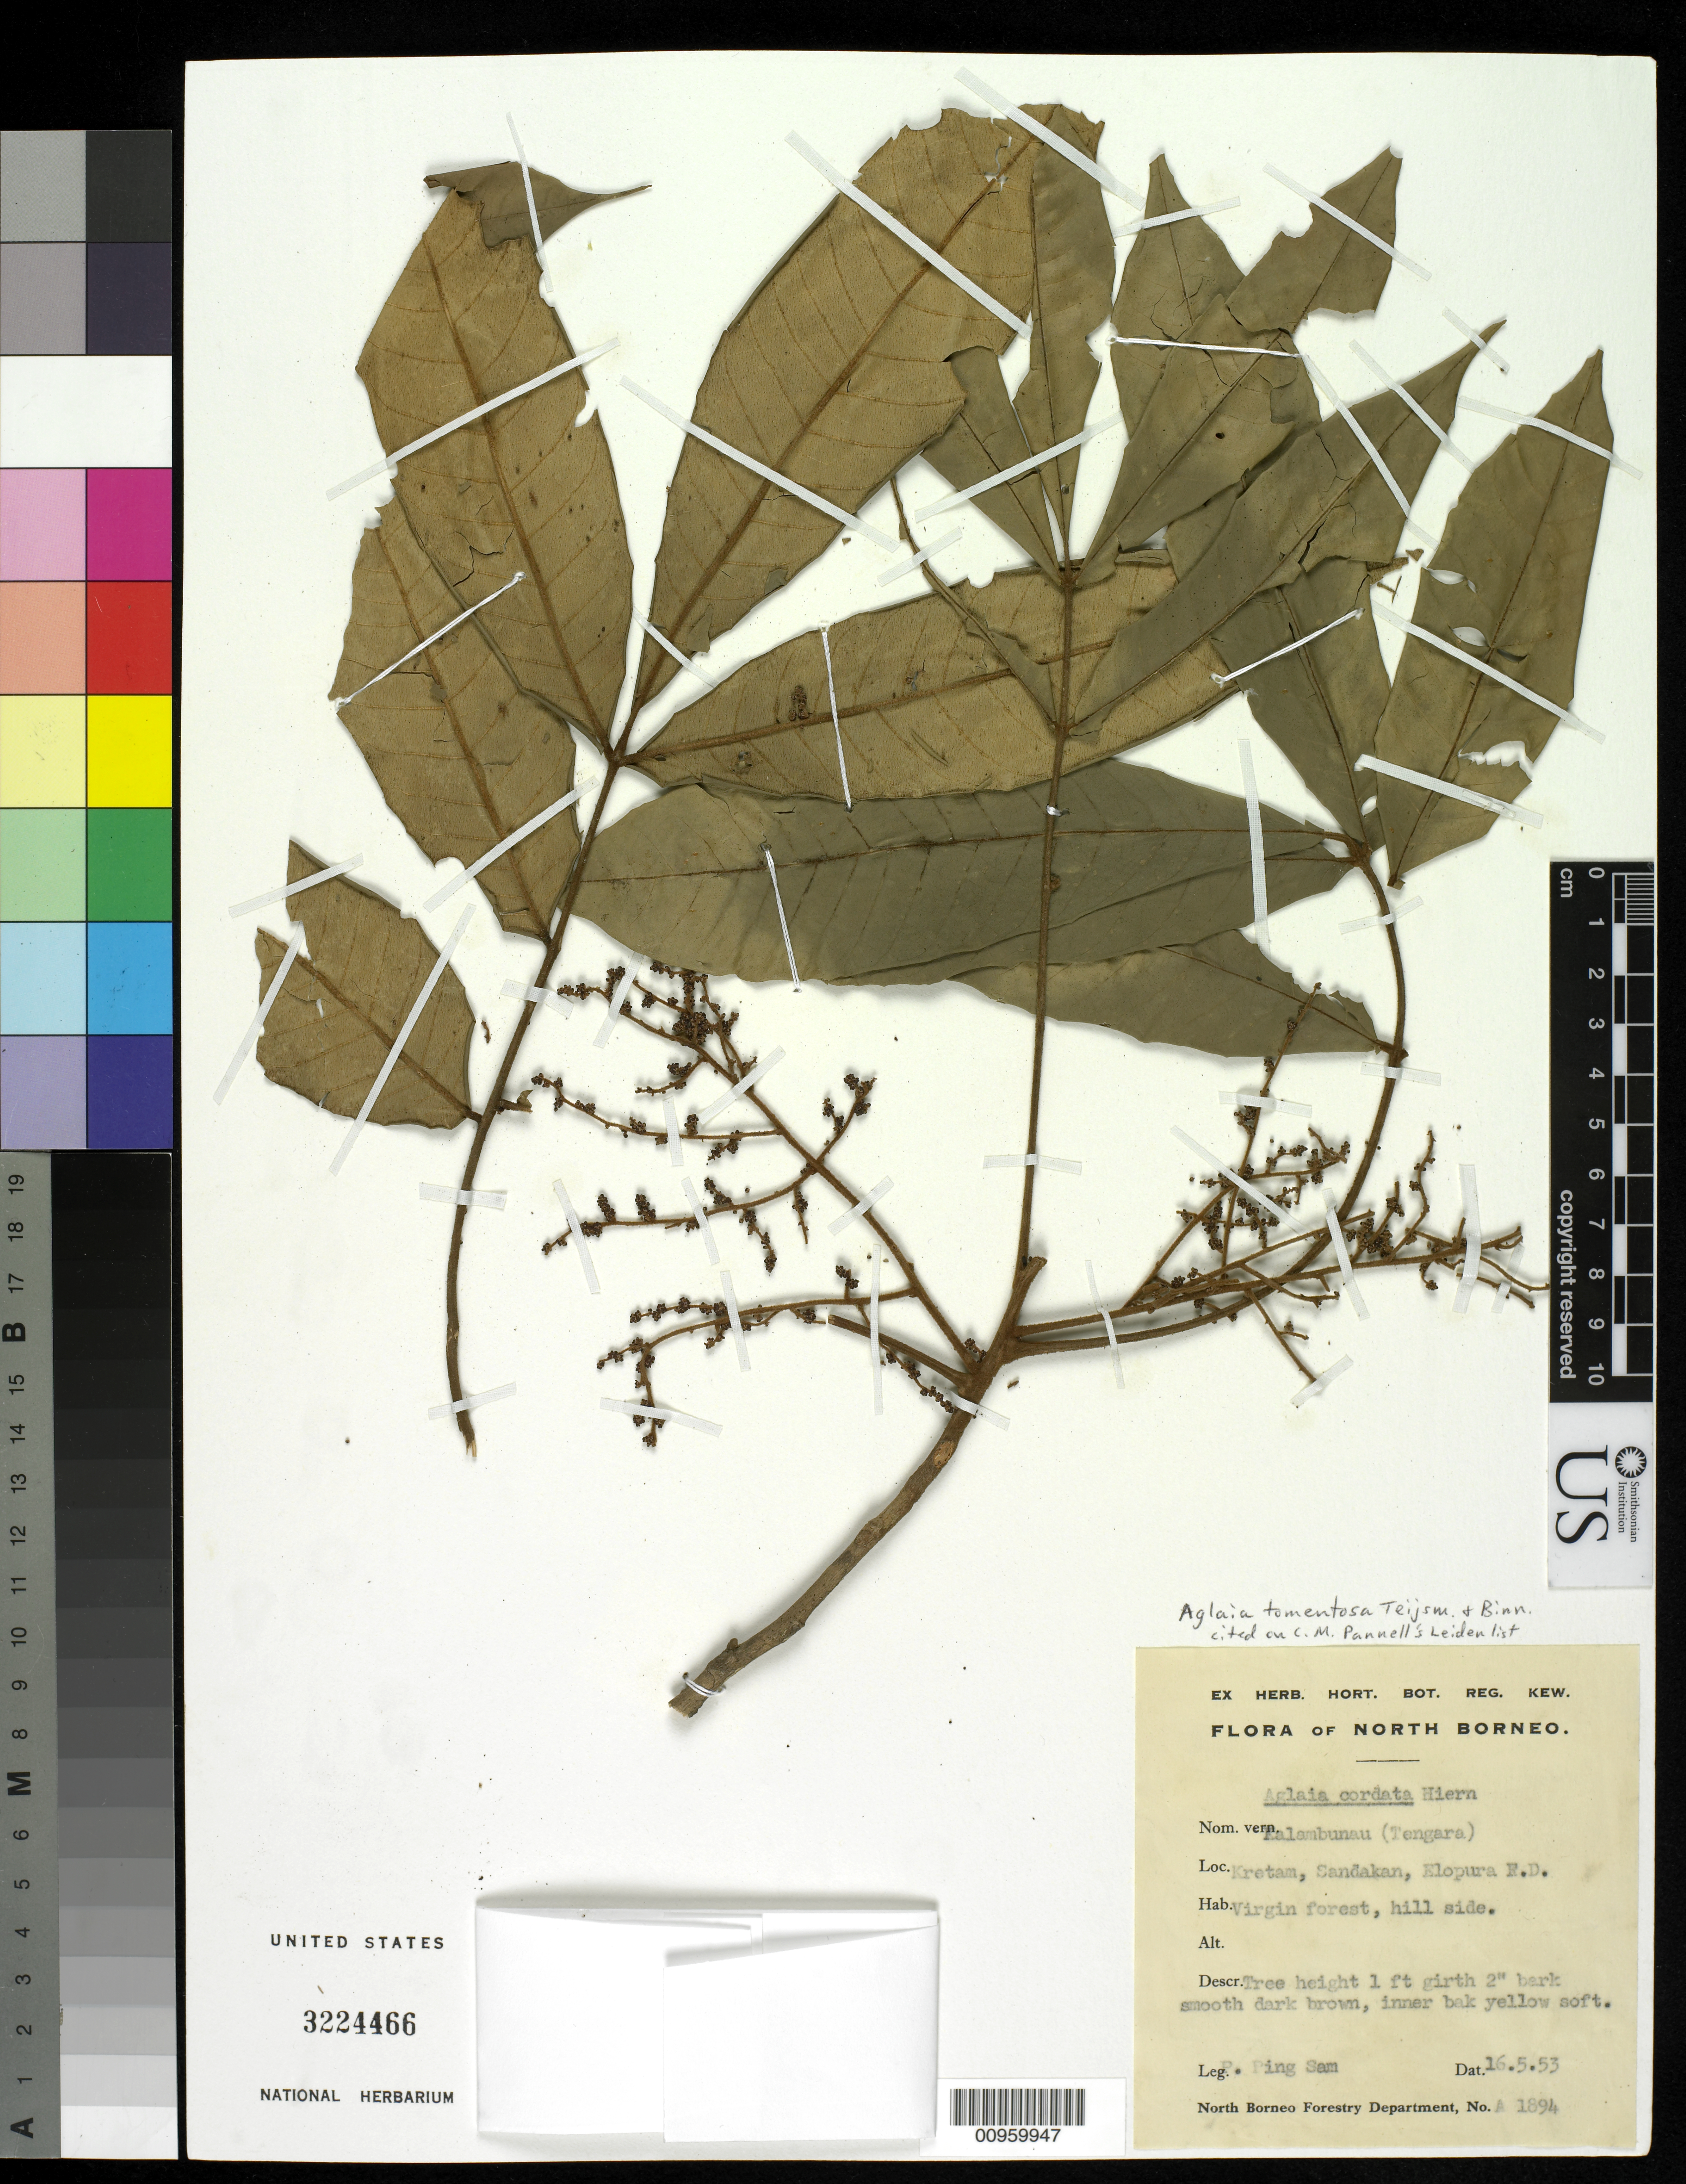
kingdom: Plantae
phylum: Tracheophyta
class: Magnoliopsida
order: Sapindales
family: Meliaceae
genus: Aglaia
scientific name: Aglaia tomentosa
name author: Teijsm. & Binn.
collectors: P.P. Sam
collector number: A 1894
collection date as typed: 16 May 1953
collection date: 1953-05-16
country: Malaysia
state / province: Sabah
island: Borneo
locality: Kretam, Sandakan, Elopura F.D.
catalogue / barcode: US 3224466